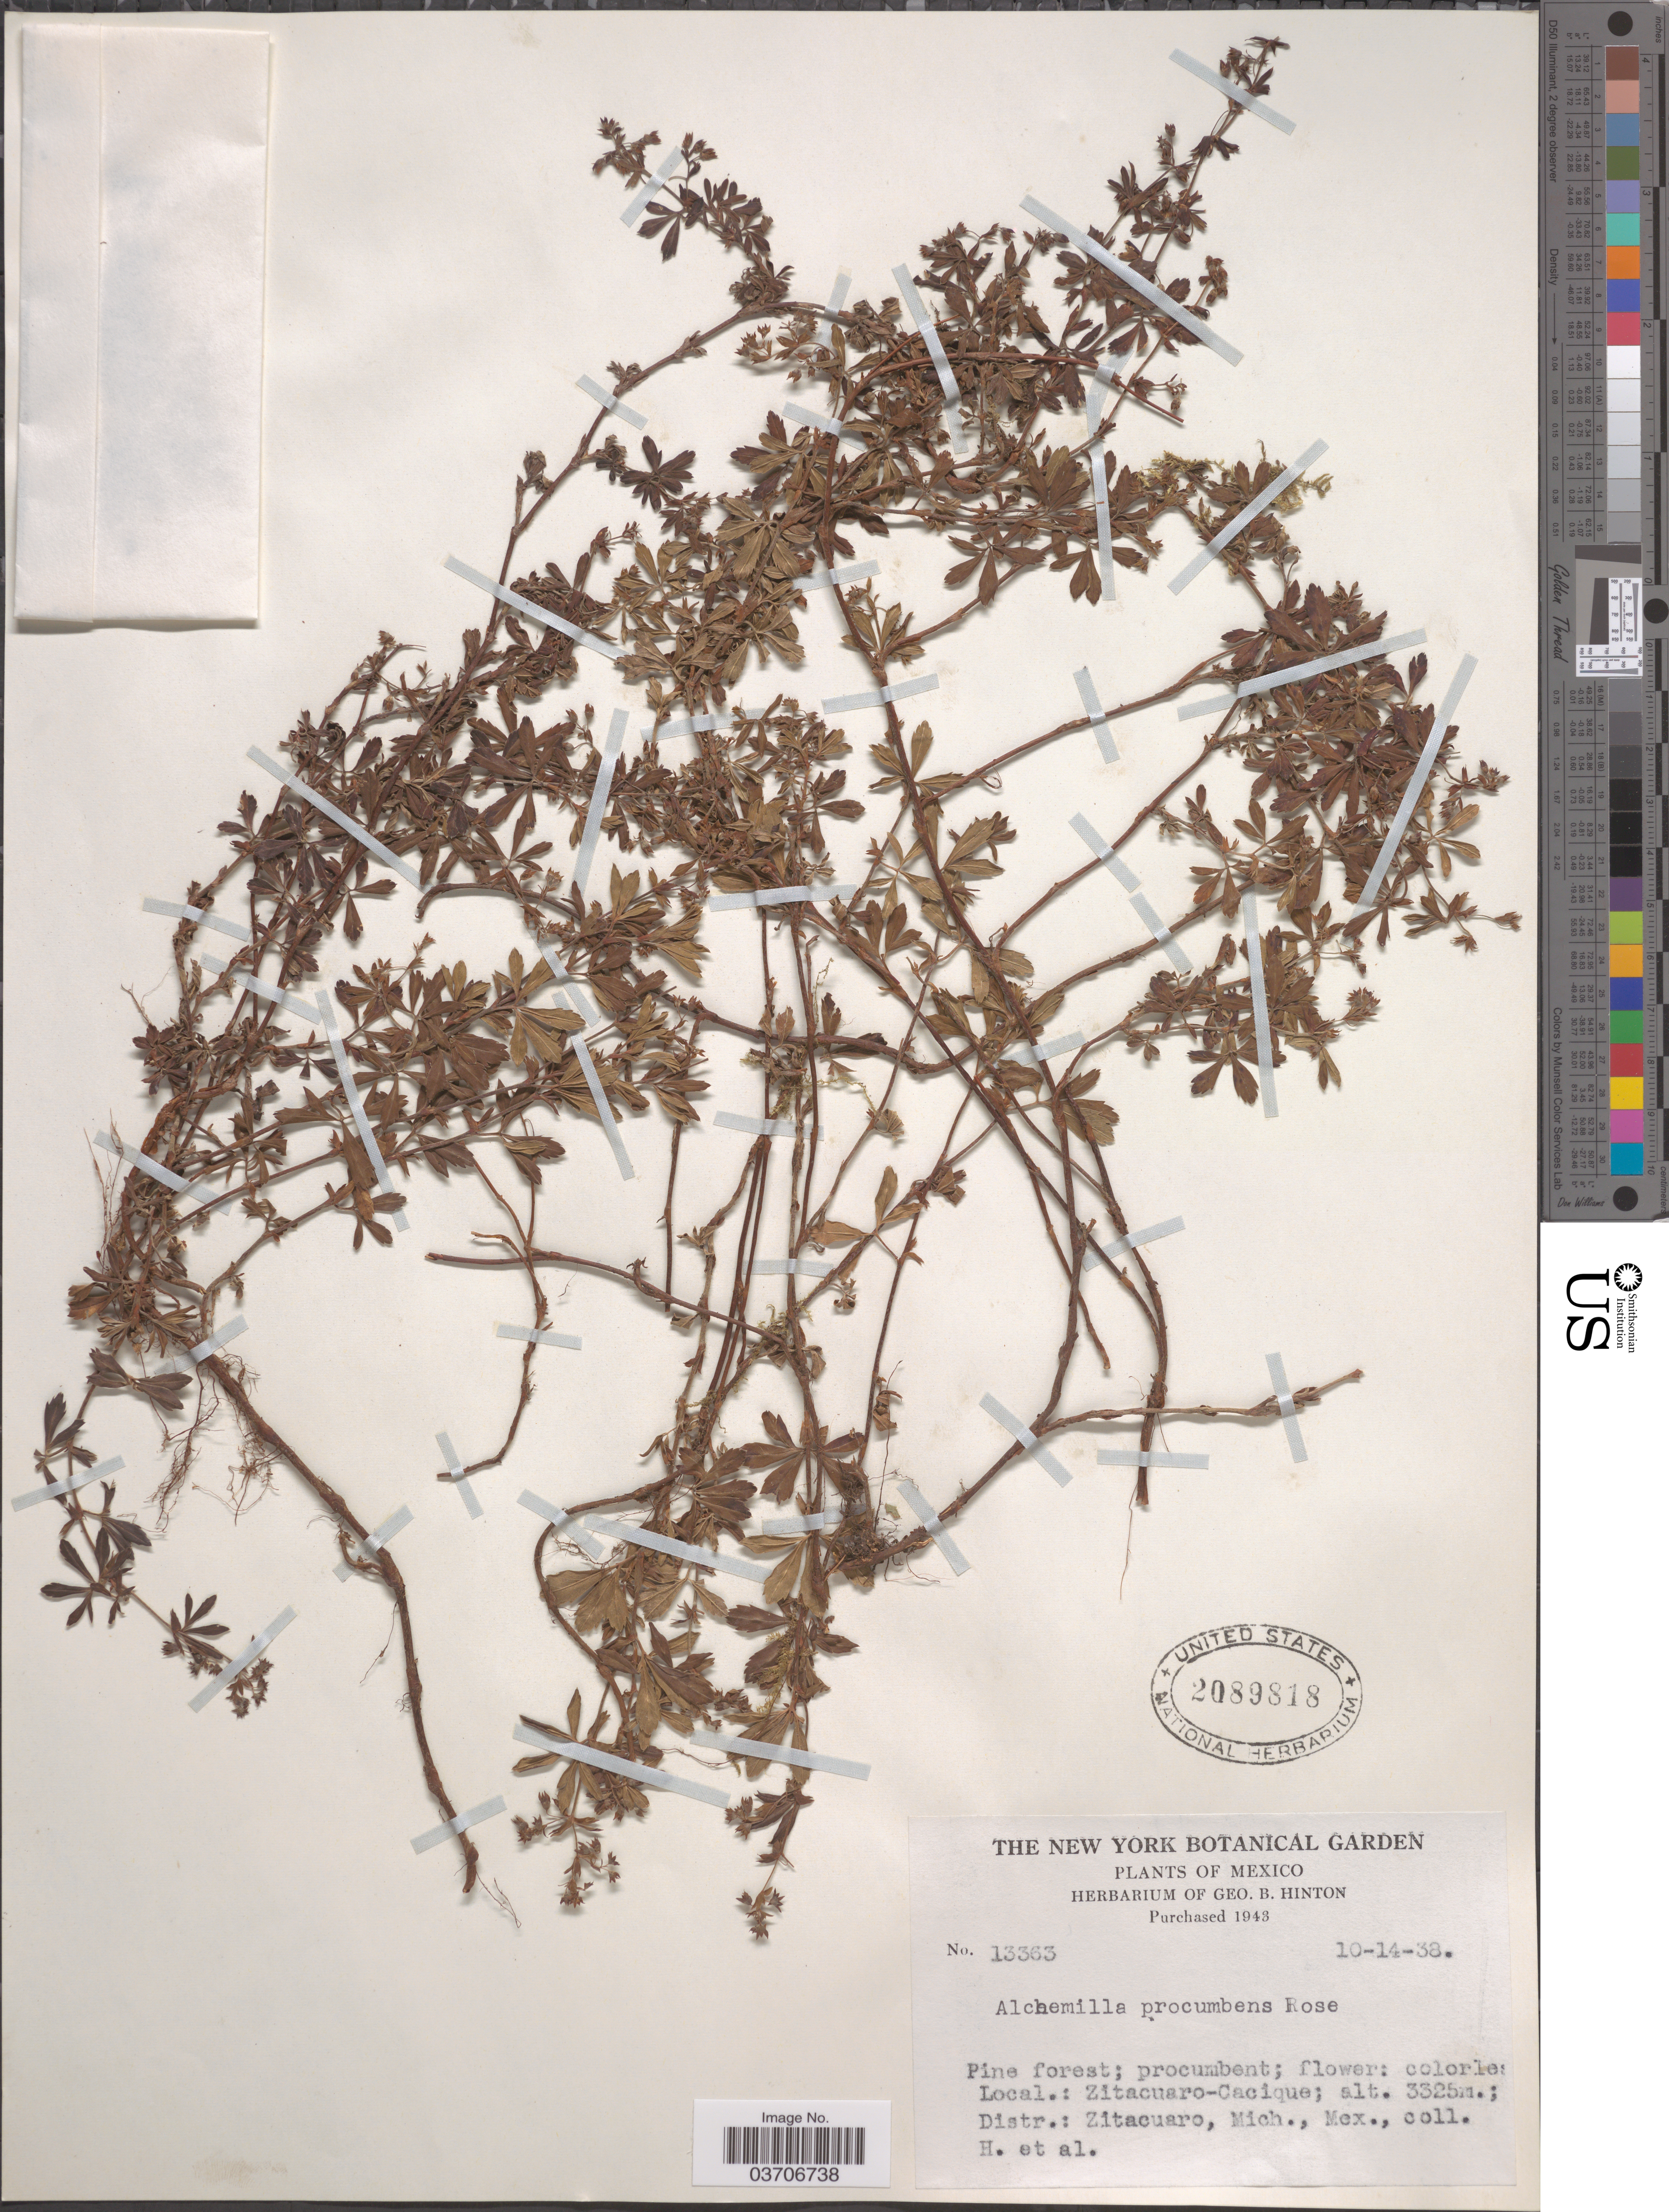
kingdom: Plantae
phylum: Tracheophyta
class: Magnoliopsida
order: Rosales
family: Rosaceae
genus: Lachemilla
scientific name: Lachemilla procumbens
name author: (Rose) Rydb.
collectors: G. B. Hinton & et al.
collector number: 13363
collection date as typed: Transcribed d/m/y: 14/10/38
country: Mexico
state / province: Michoacán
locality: Zitacuaro-Cacique. Distr.: Zitacuaro.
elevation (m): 3325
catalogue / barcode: US 2089818